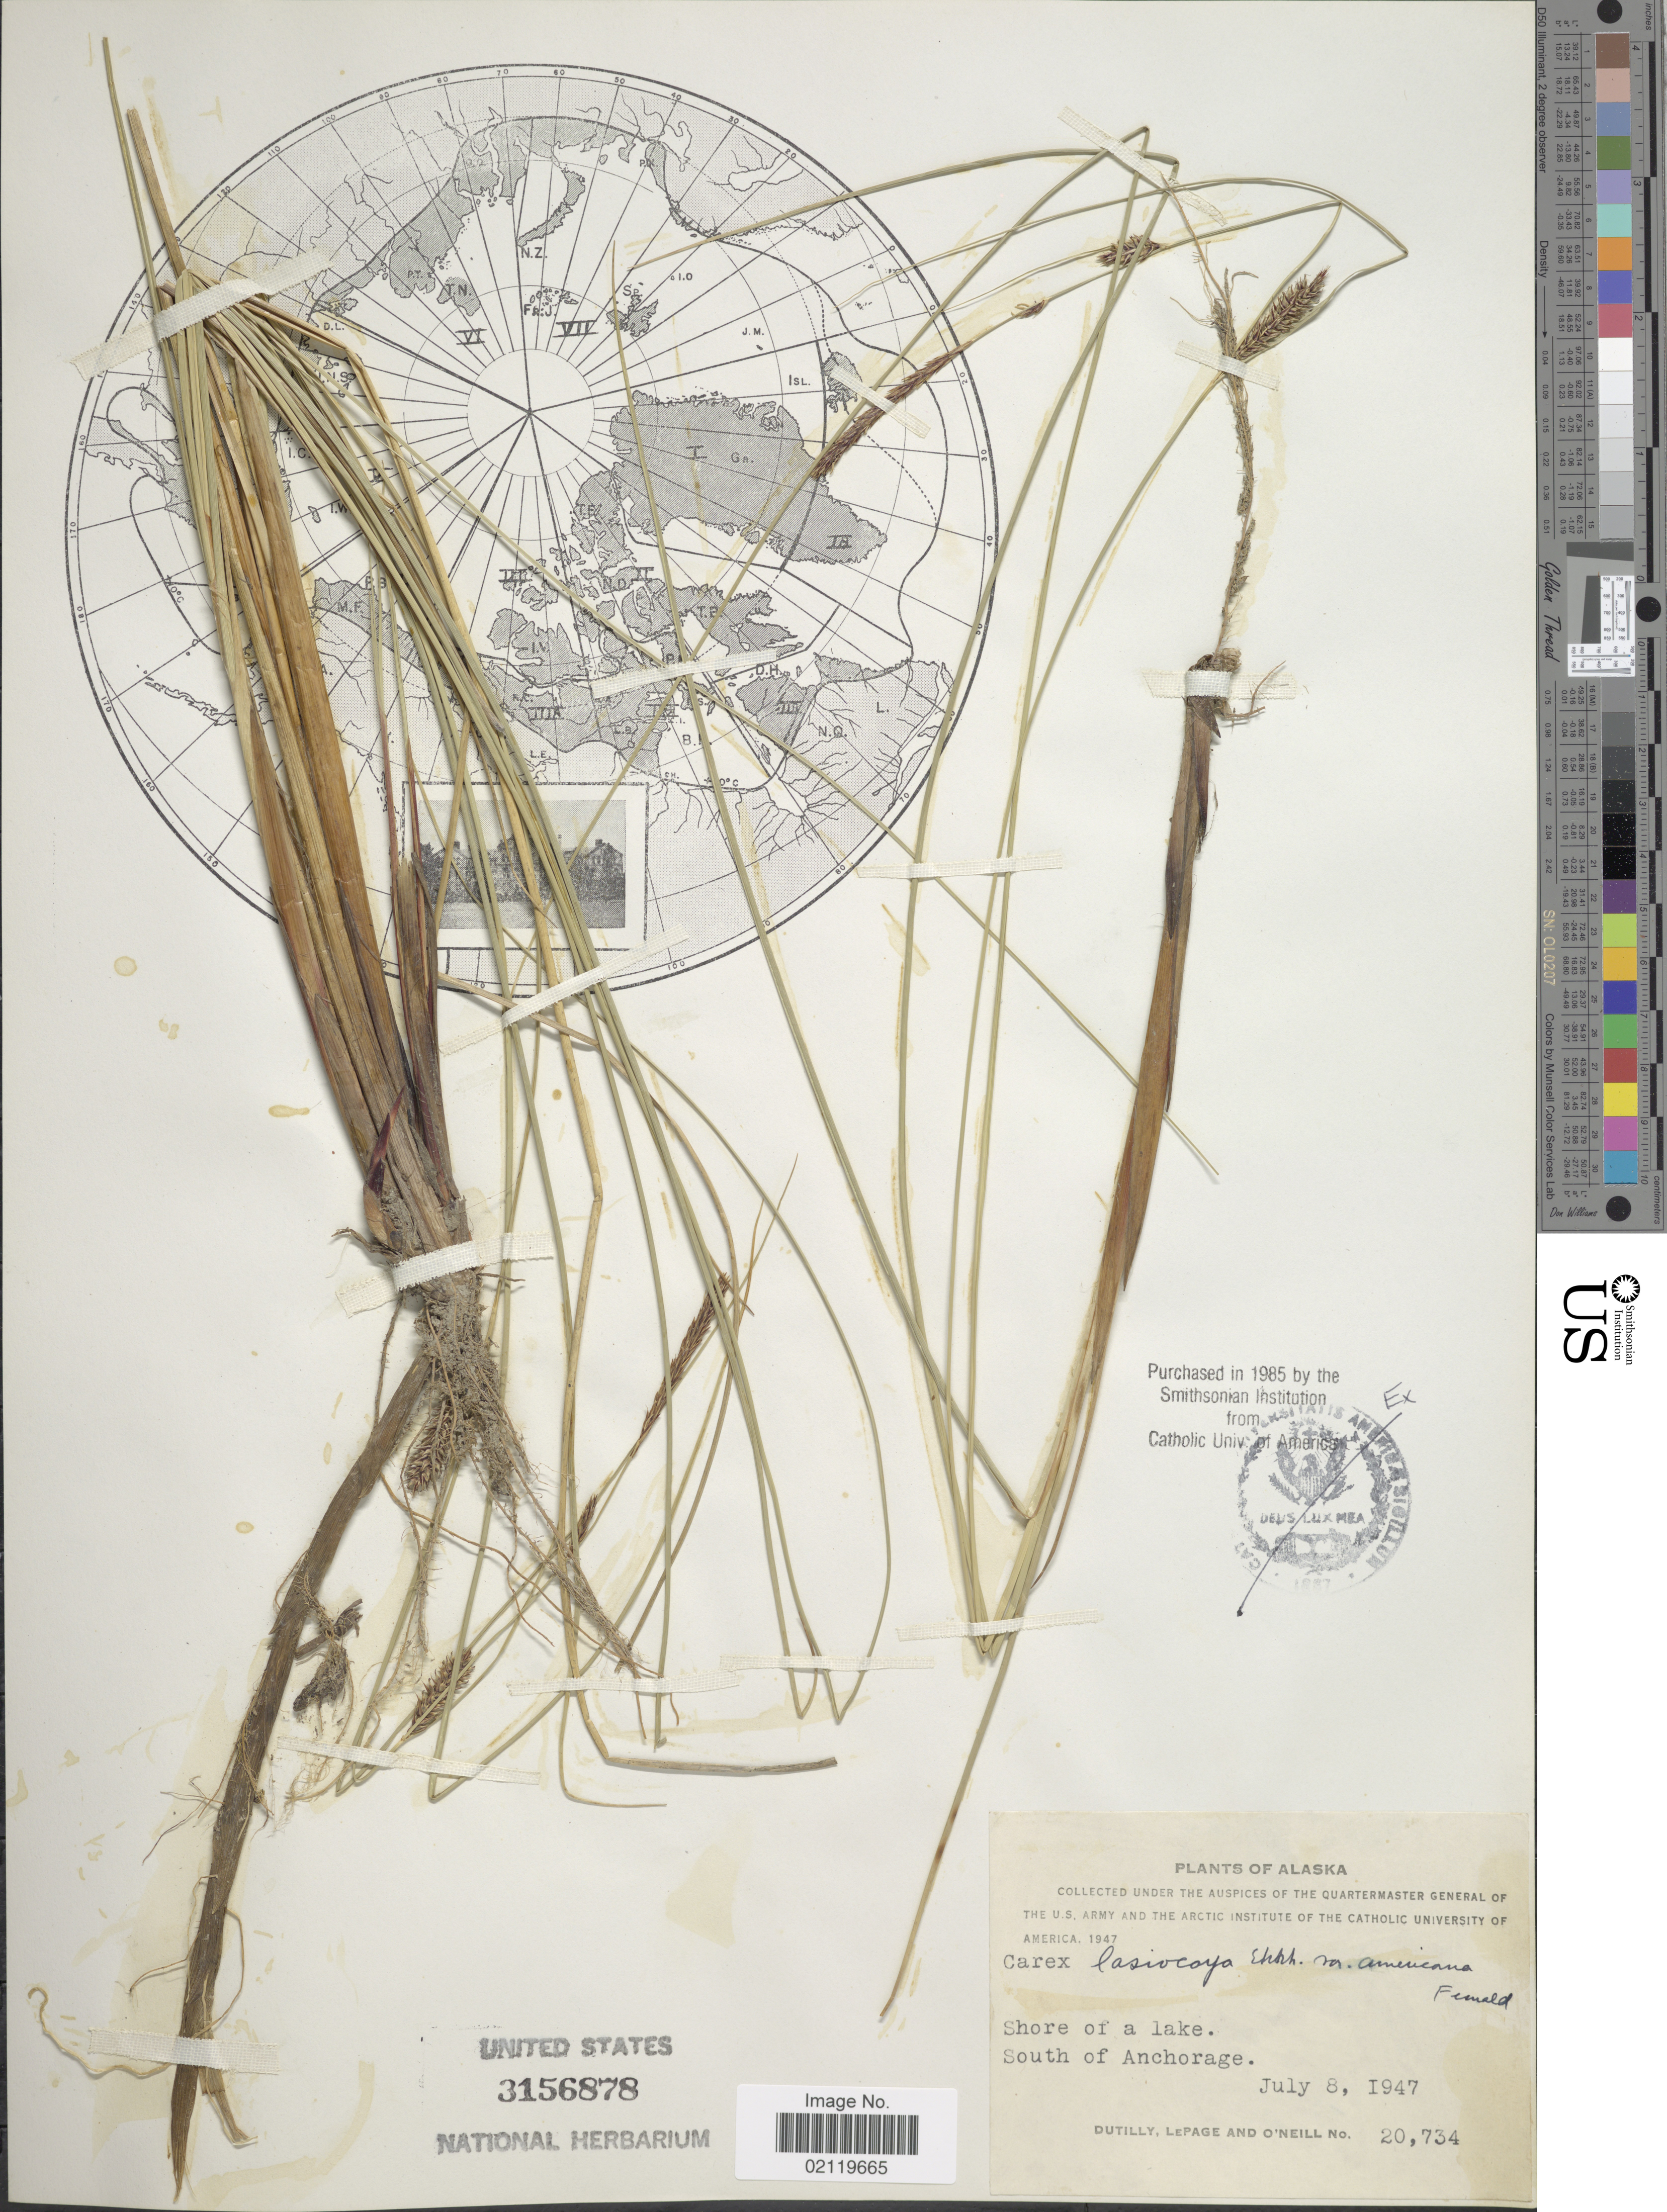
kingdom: Plantae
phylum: Tracheophyta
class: Liliopsida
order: Poales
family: Cyperaceae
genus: Carex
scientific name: Carex lasiocarpa var. americana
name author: Fernald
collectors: -. Dutilly, -. LePage & O' Neill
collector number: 20734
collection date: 1947-07-08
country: United States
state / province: Alaska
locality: Shore of a lake. South of Anchorage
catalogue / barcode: US 3156878